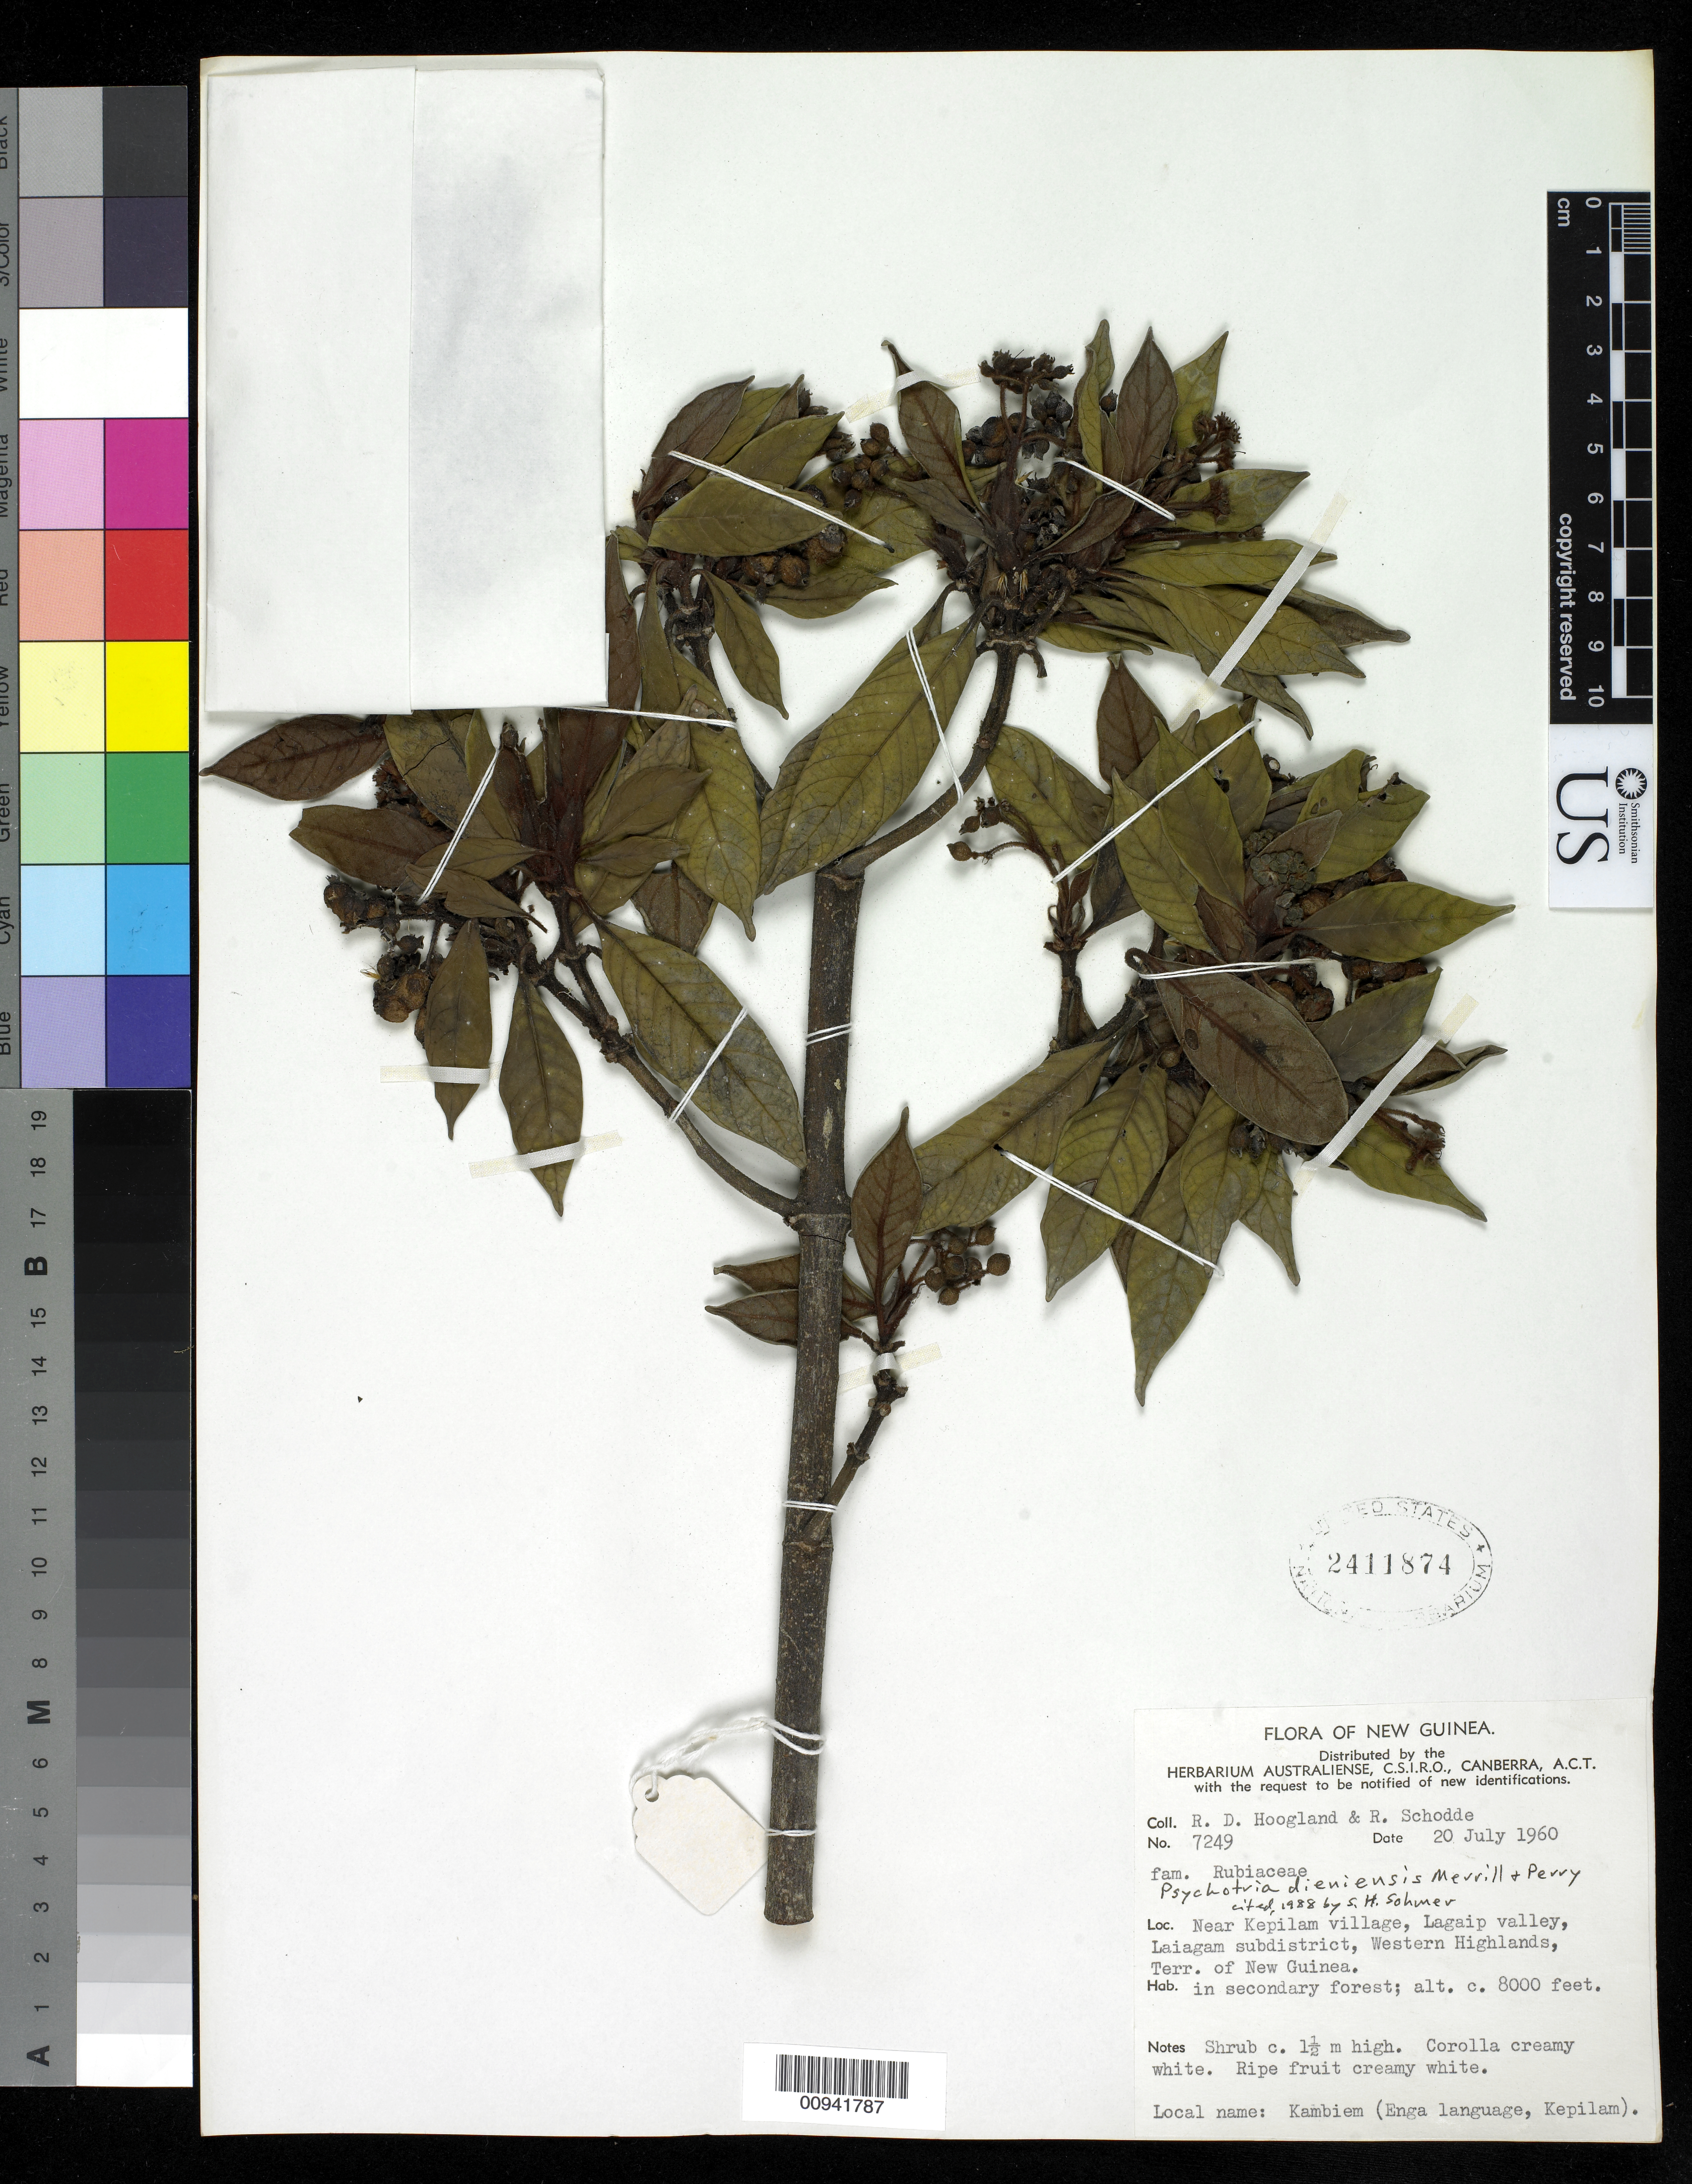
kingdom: Plantae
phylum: Tracheophyta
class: Magnoliopsida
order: Gentianales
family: Rubiaceae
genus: Psychotria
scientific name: Psychotria dienieusis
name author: Merr. & L.M. Perry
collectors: R. D. Hoogland & R. Schodde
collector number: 7249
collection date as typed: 20 Jul 1960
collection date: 1960-07-20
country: Papua New Guinea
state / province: Enga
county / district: Laiagam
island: New Guinea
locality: Near Kepilam village, lagaip valley, Laiagam subdistrict, Western Highlands.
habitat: in secondary forest.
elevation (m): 2438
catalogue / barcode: US 2411874